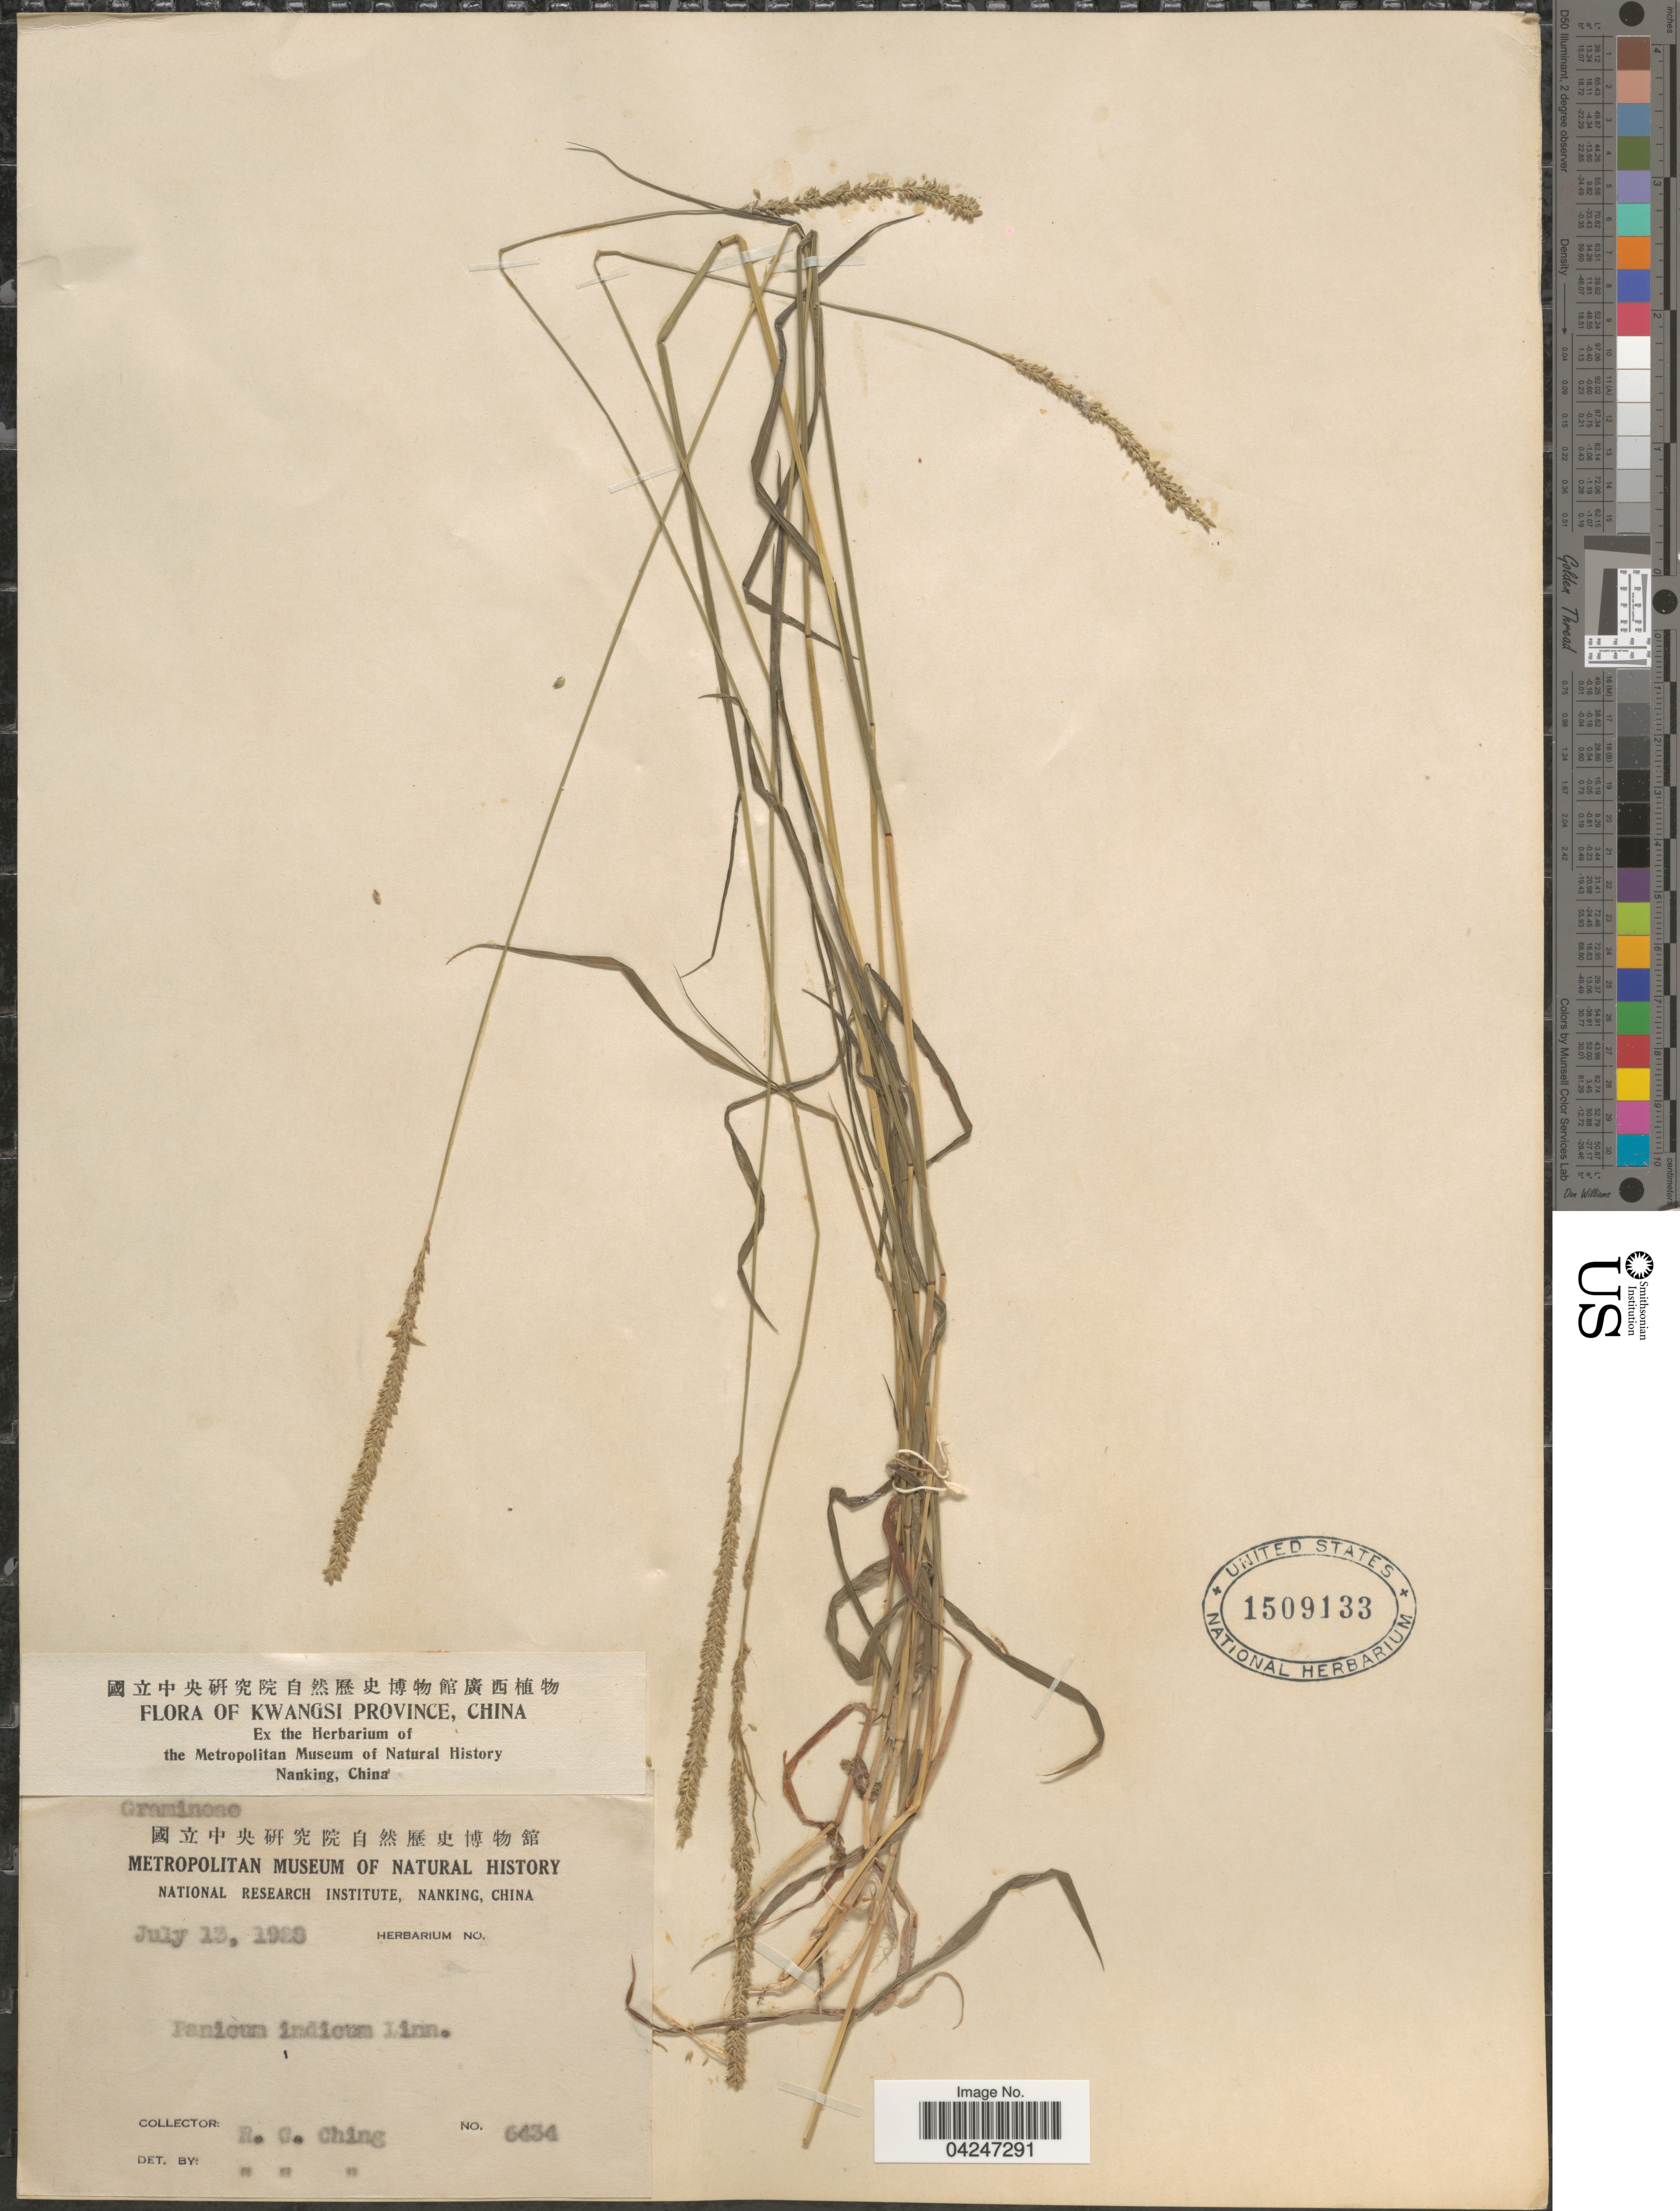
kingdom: Plantae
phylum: Tracheophyta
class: Liliopsida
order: Poales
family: Poaceae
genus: Sacciolepis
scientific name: Sacciolepis indica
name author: (L.) Chase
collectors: R. C. Ching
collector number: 6434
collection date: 1928-07-13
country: China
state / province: Guangxi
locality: Kwangsi Province.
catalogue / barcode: US 1509133